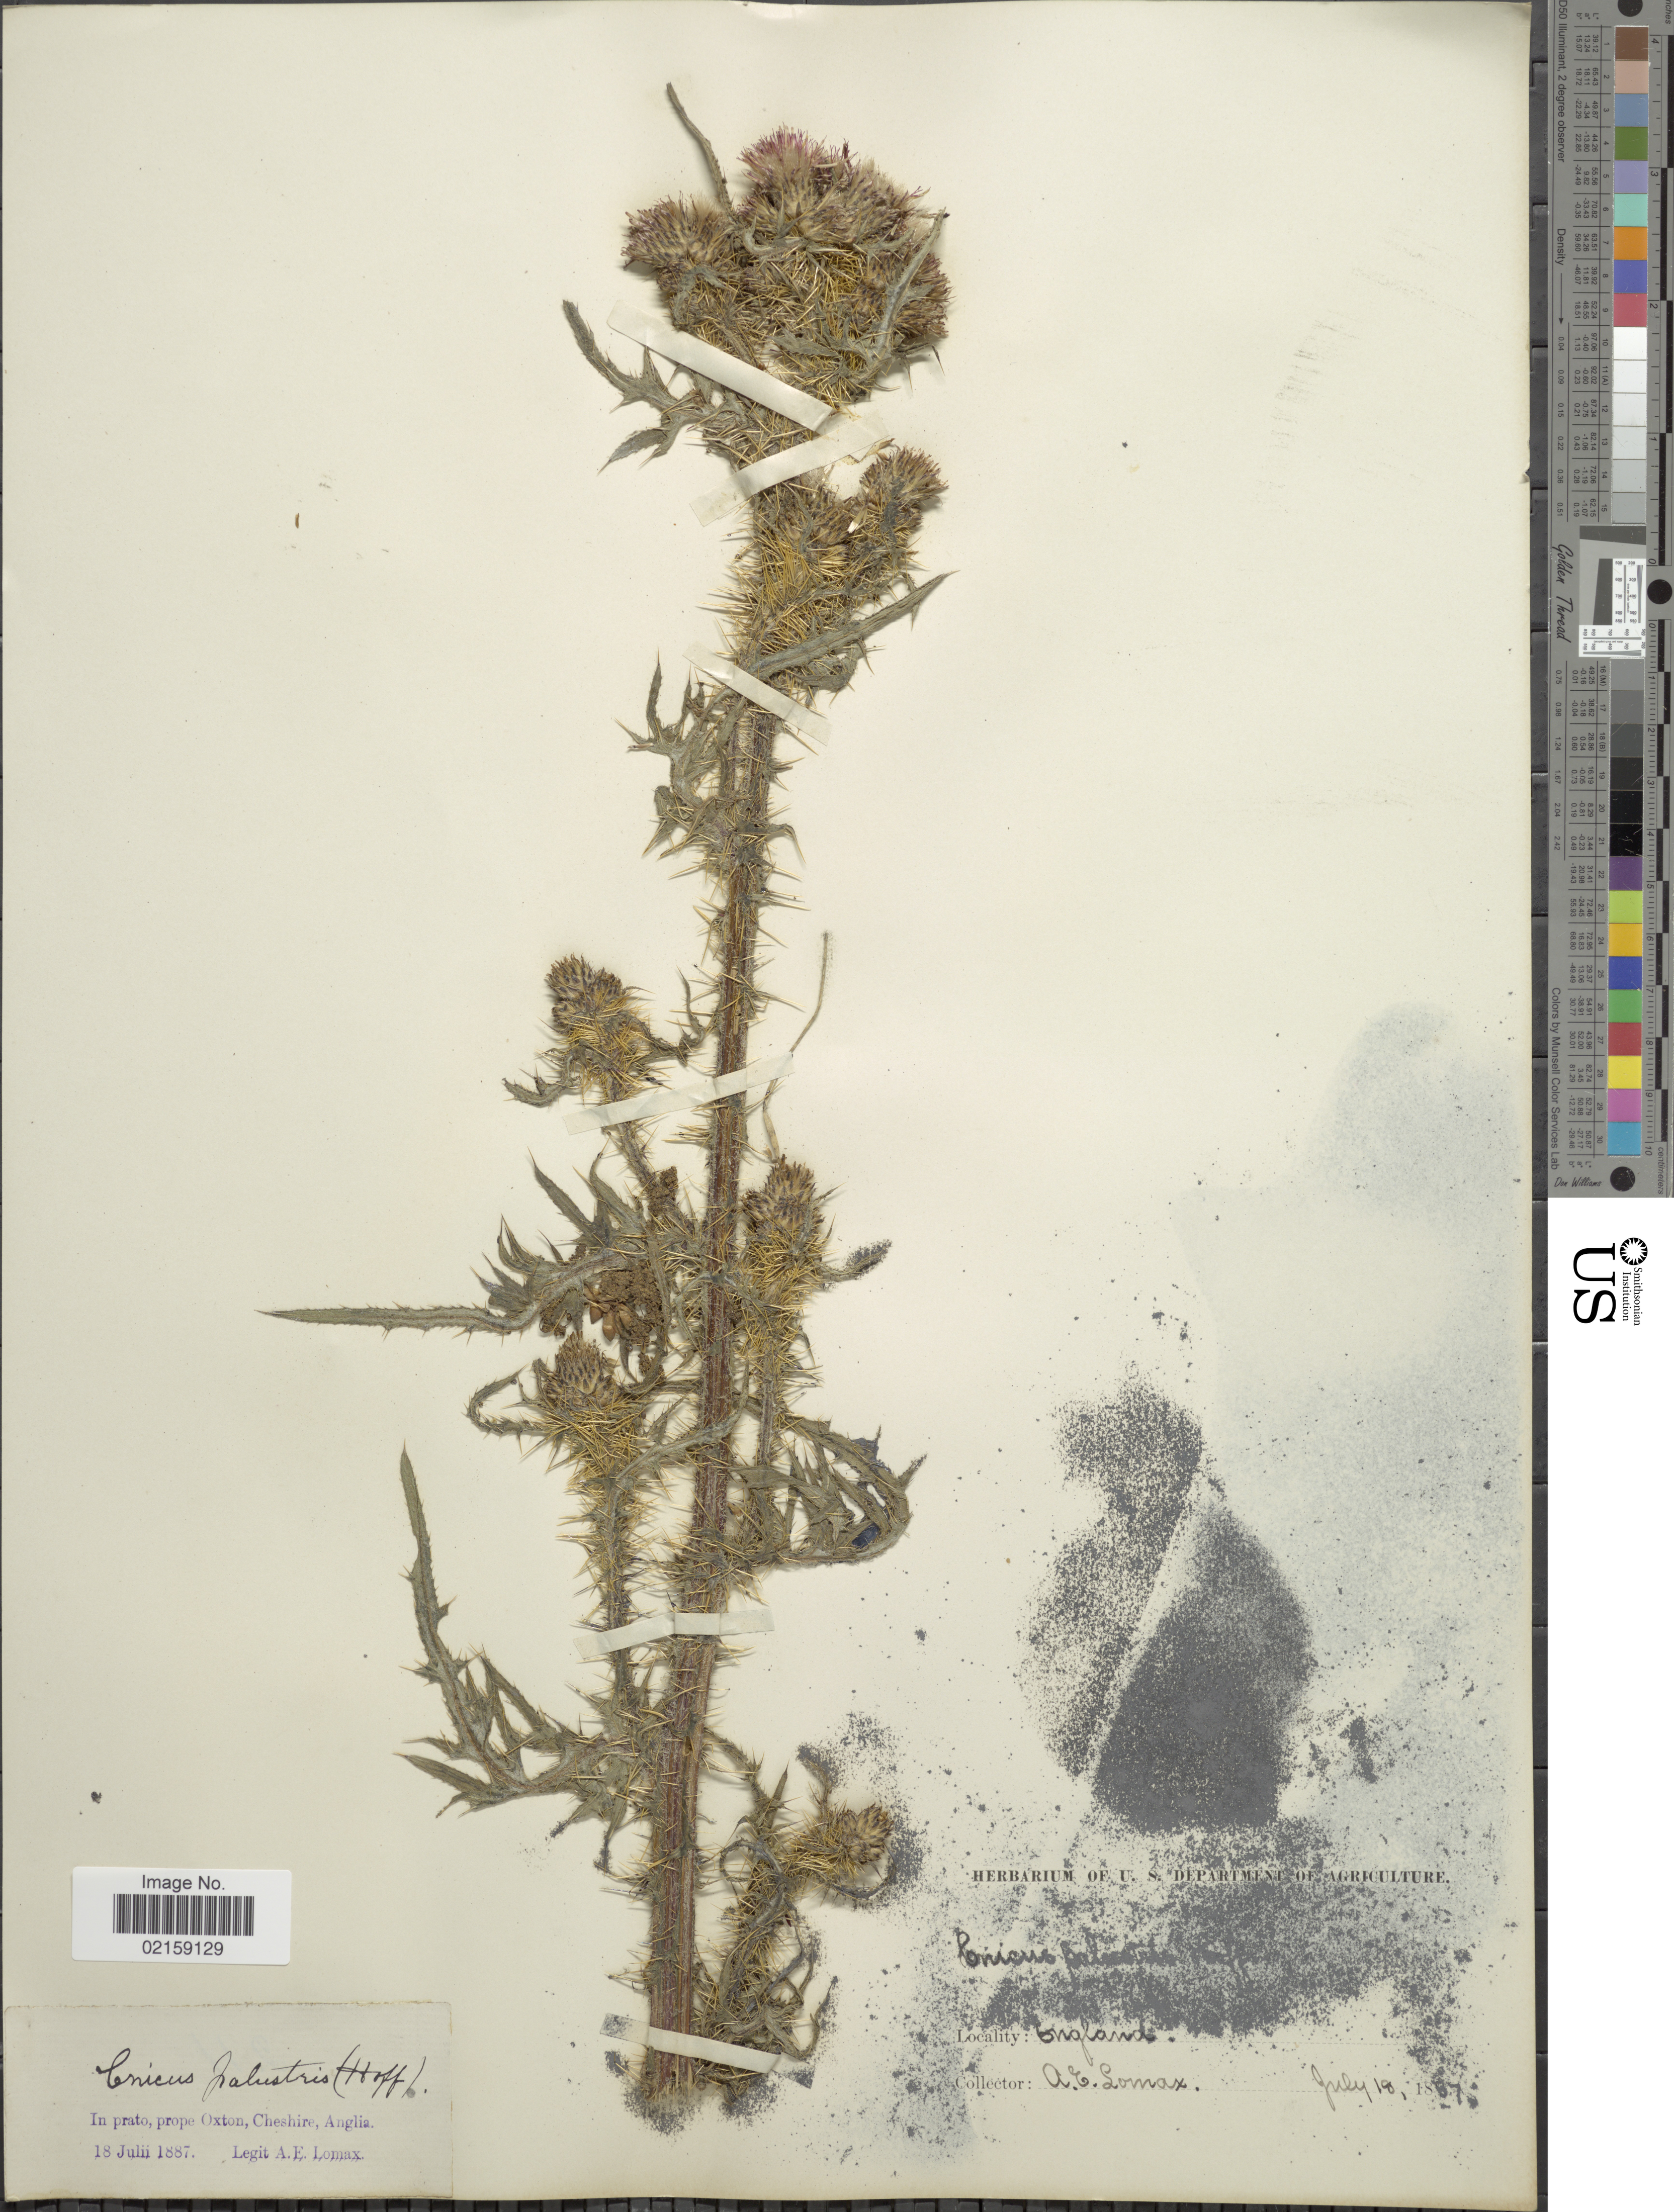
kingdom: Plantae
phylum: Tracheophyta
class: Magnoliopsida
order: Asterales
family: Asteraceae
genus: Cirsium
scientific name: Cirsium palustre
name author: (L.) Coss. ex Scop.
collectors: A. Lomax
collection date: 1887-07-18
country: United Kingdom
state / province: England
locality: England, in prato, prope Oxton, Cheshire, Anglia.